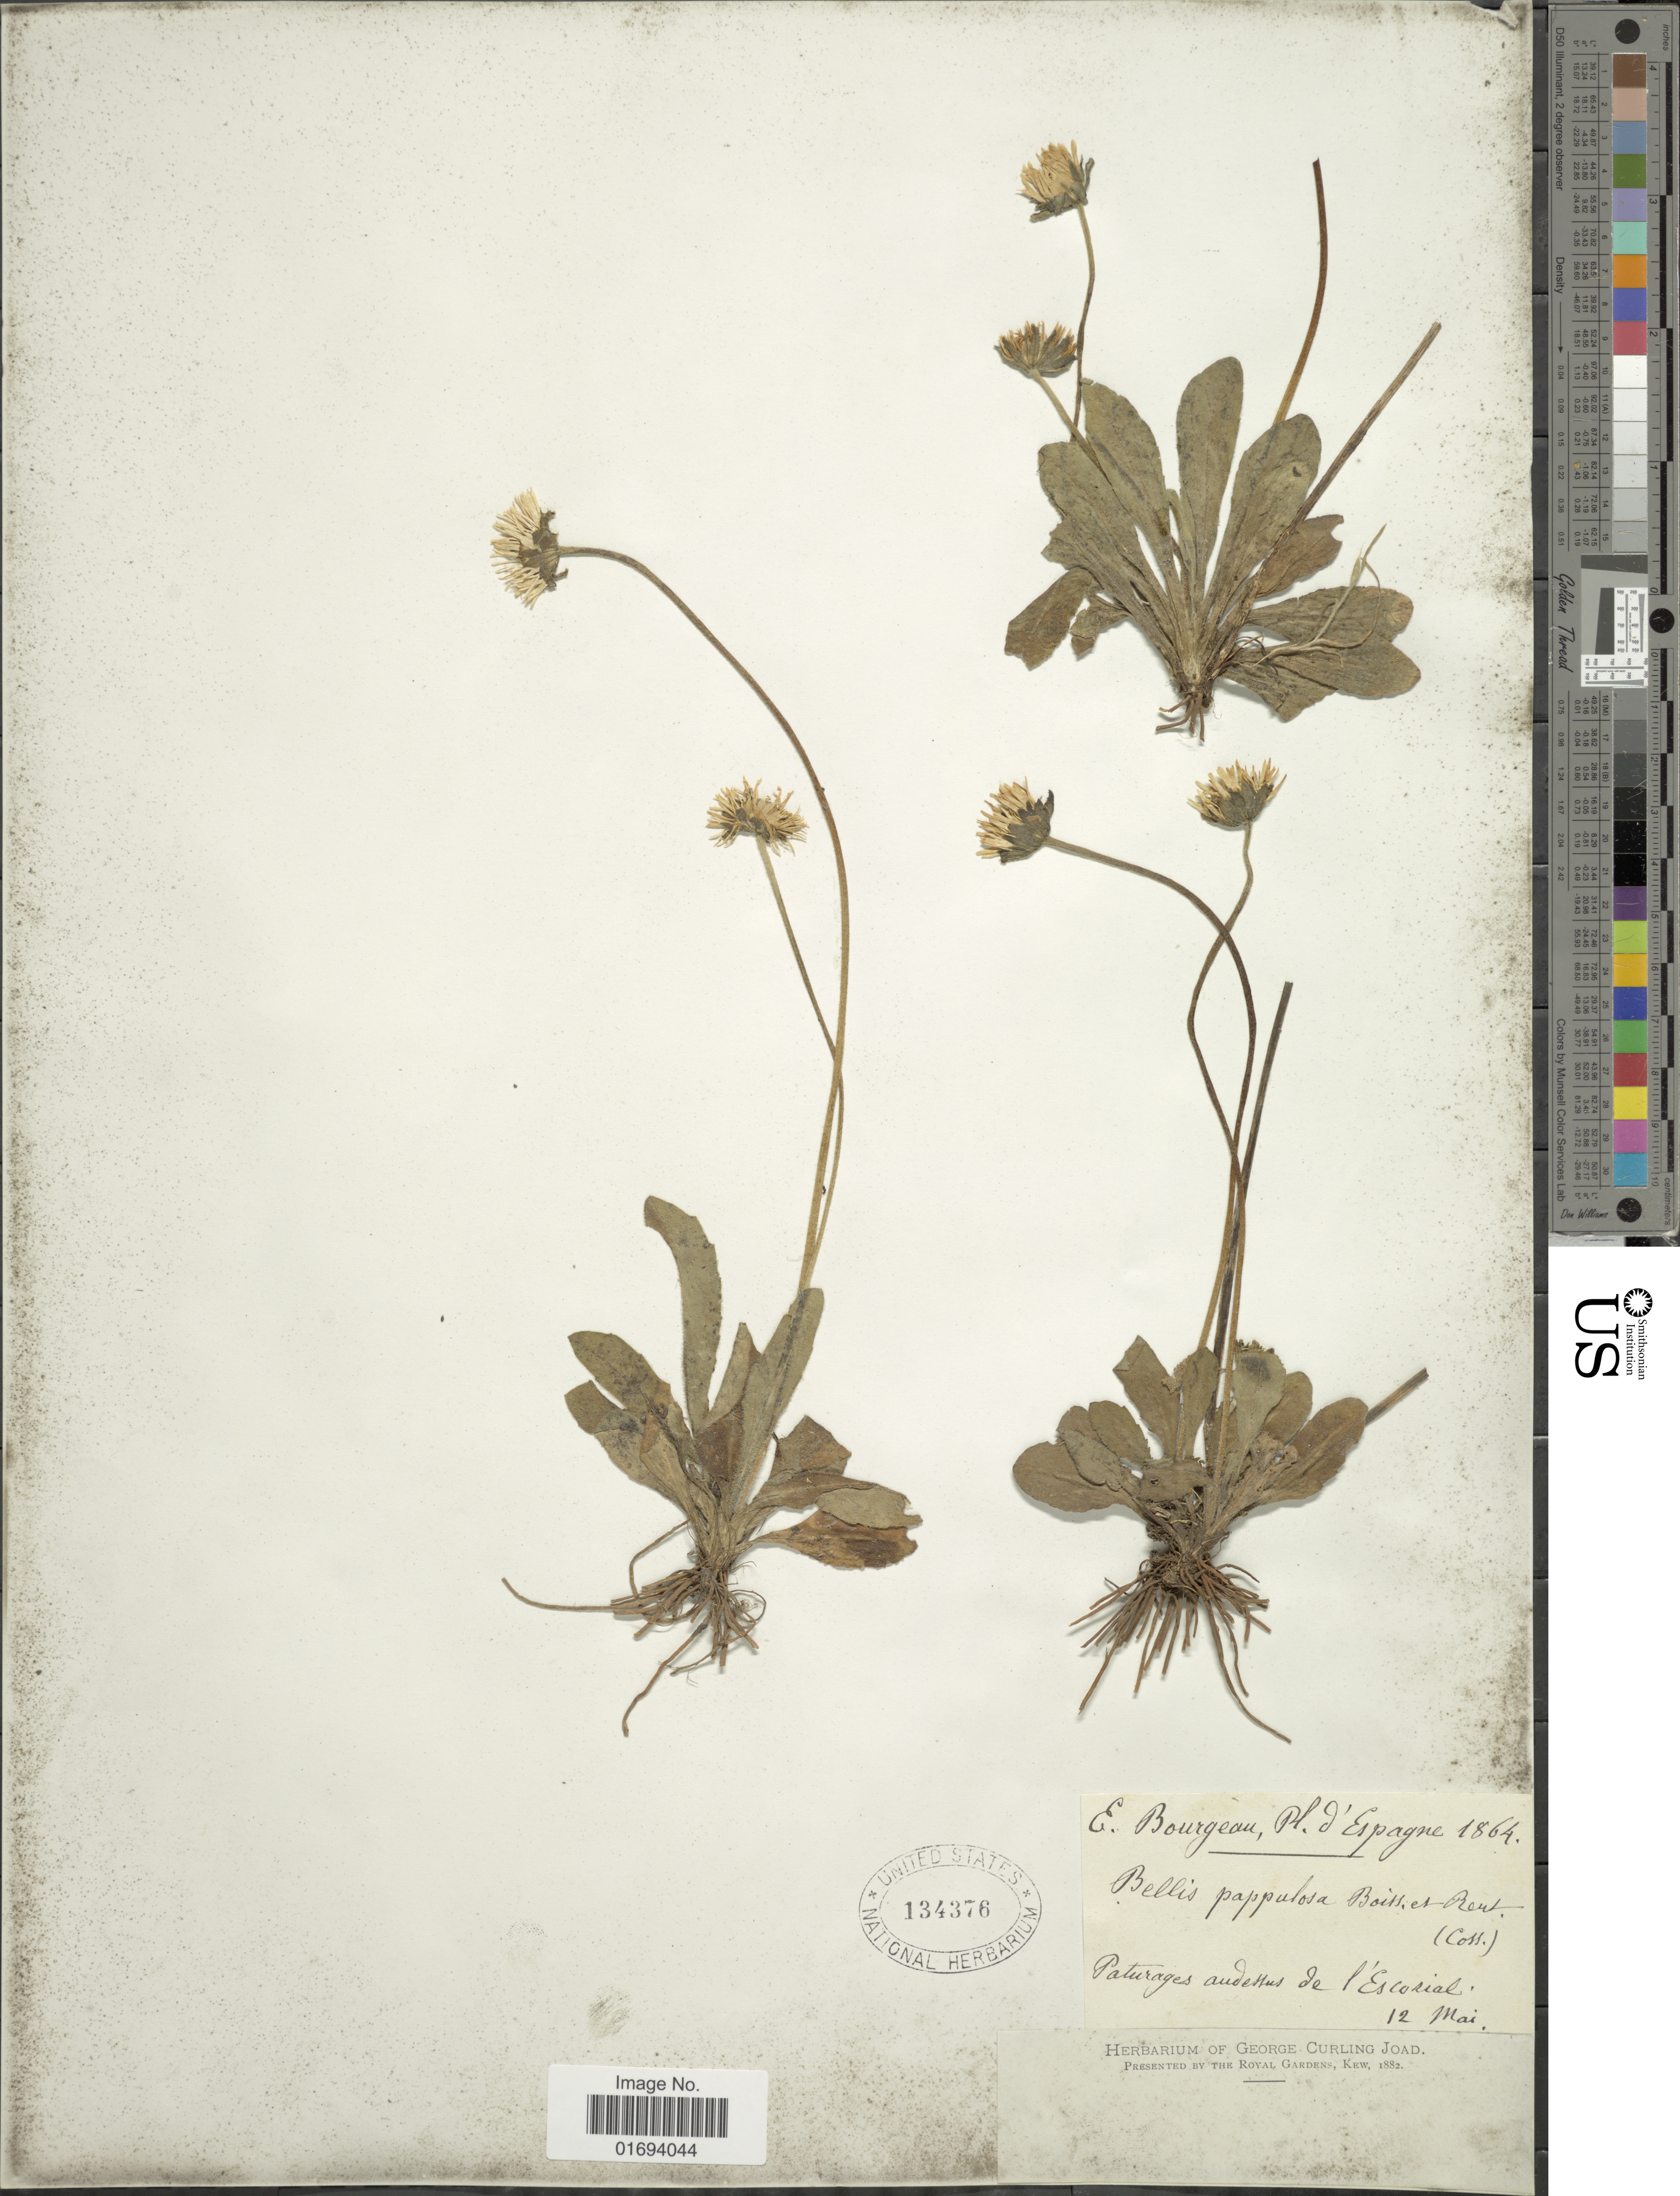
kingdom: Plantae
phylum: Tracheophyta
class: Magnoliopsida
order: Asterales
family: Asteraceae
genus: Bellis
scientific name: Bellis pappulosa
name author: Boiss. ex DC.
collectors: E. Bourgeau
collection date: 1864-05-12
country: Spain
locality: Espagne. Paturages audettus de l'Escorial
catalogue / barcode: US 134376